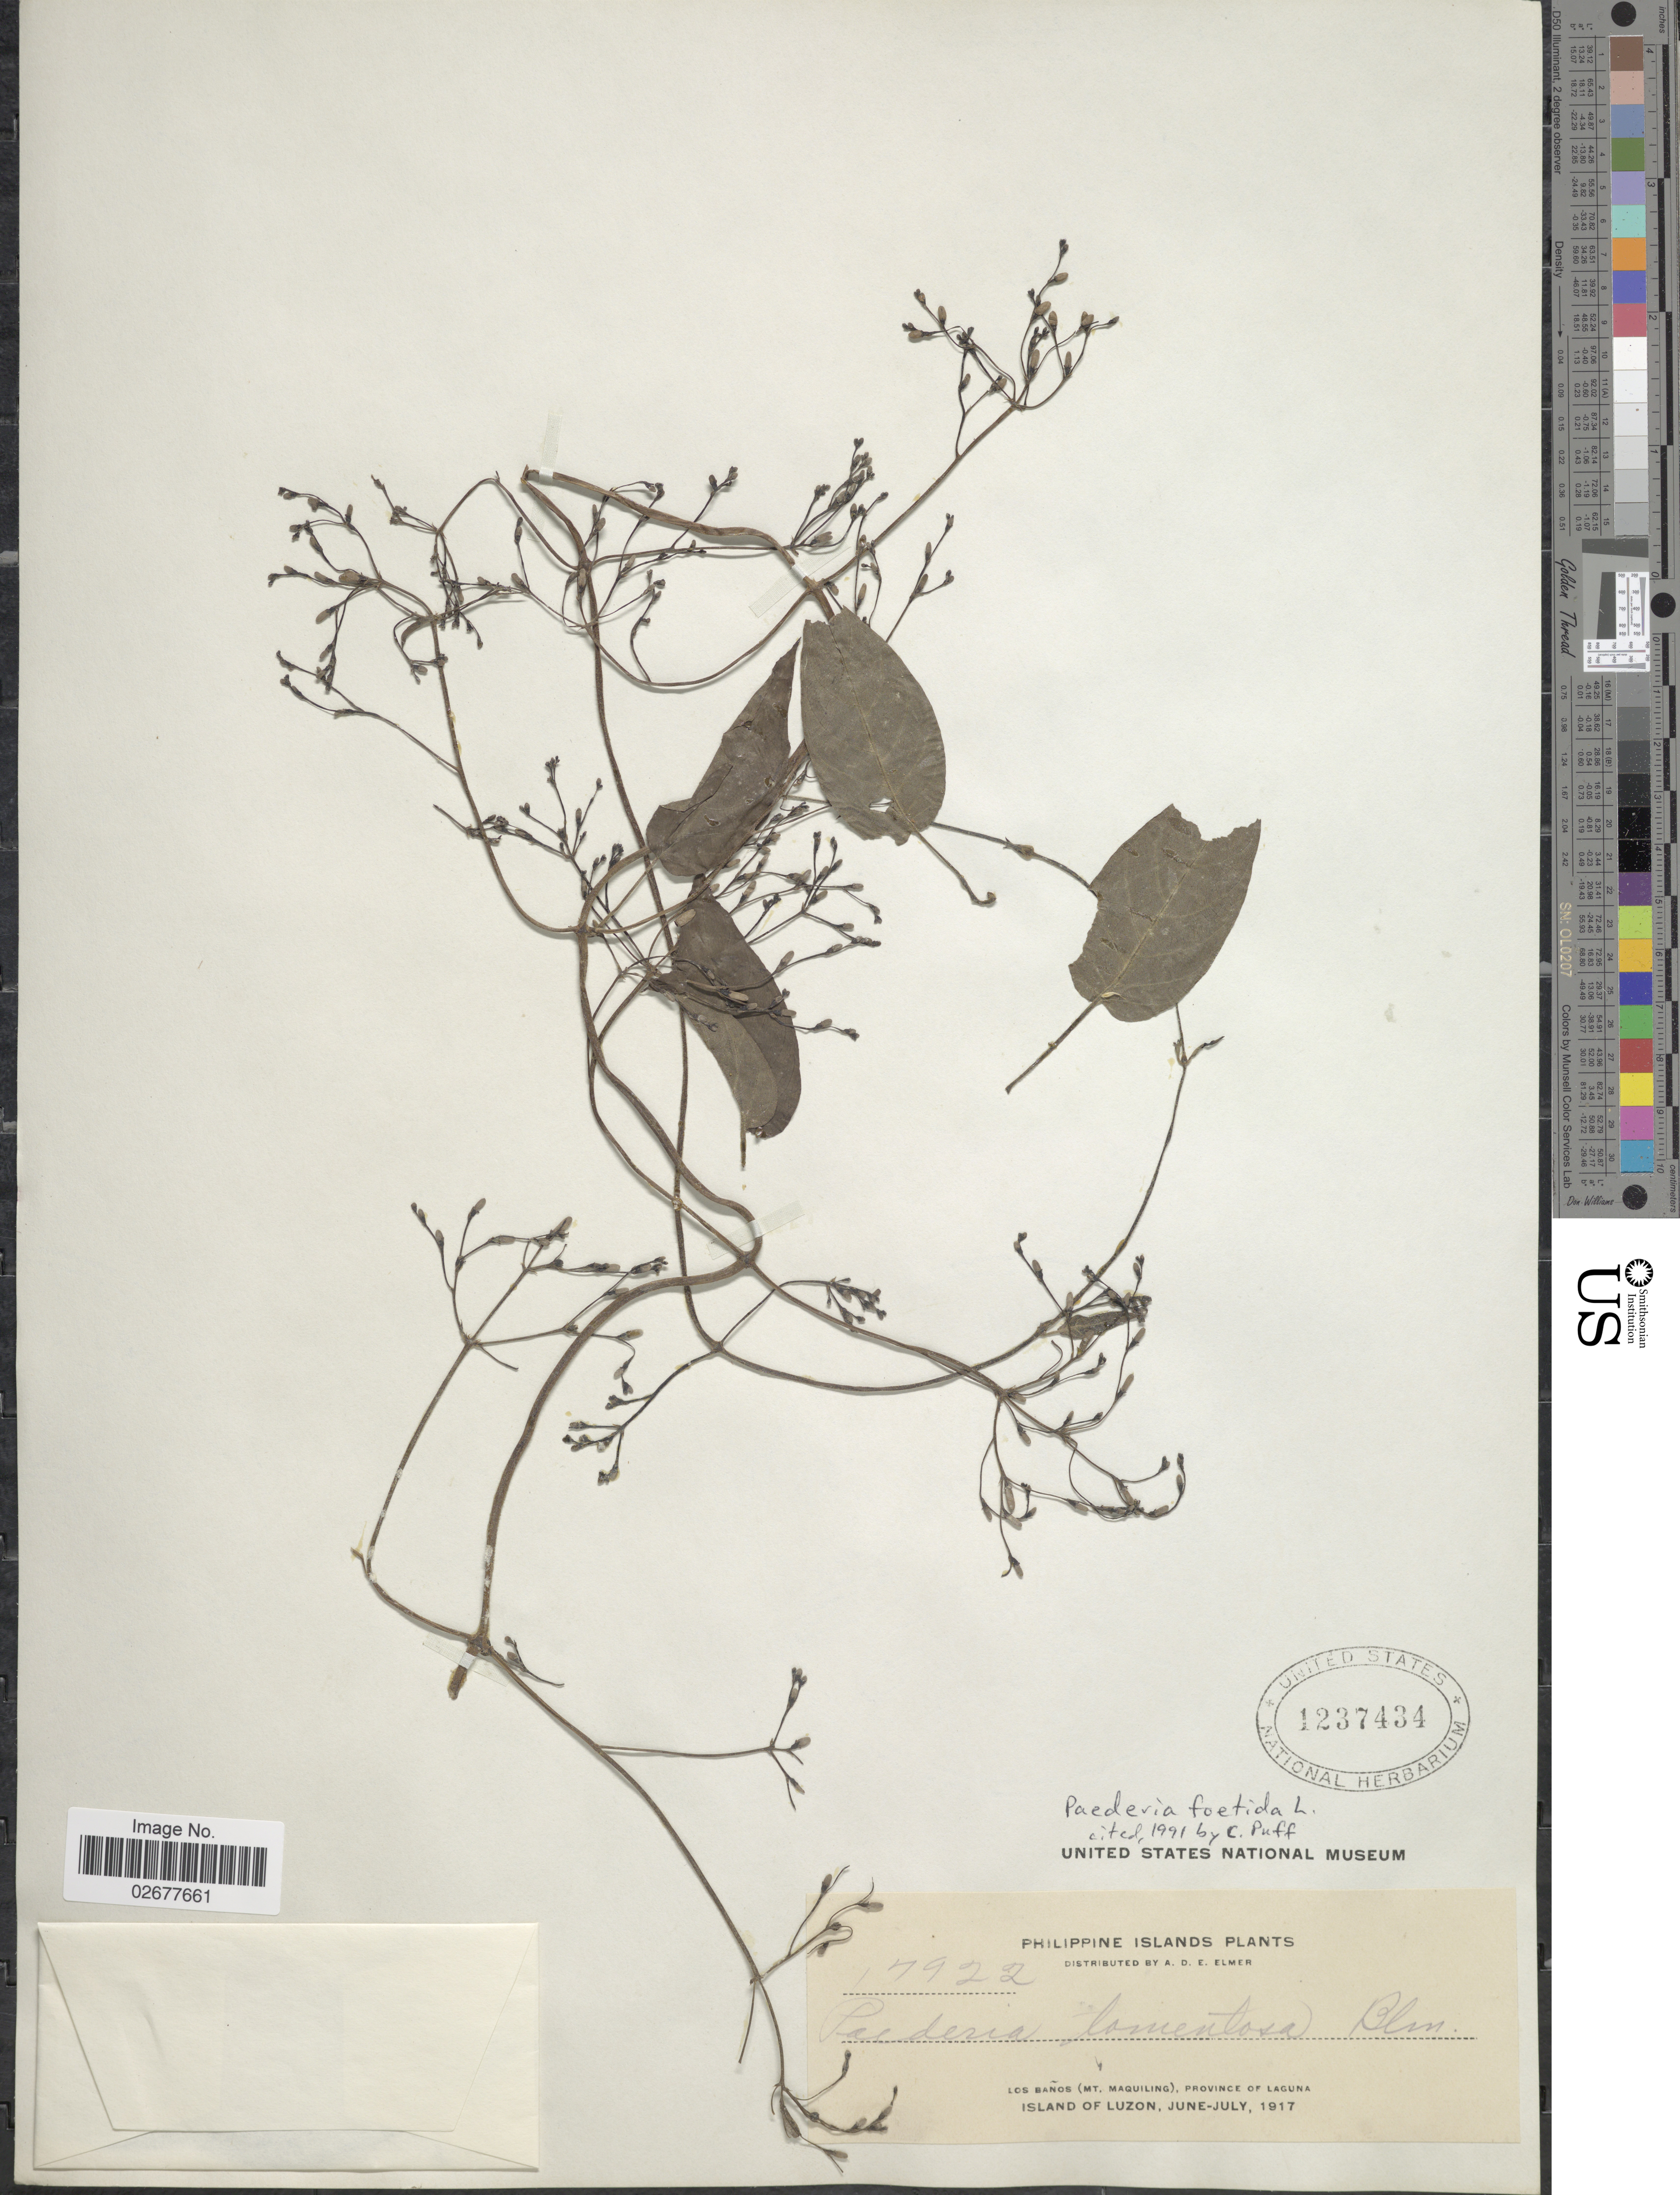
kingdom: Plantae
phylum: Tracheophyta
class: Magnoliopsida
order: Gentianales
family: Rubiaceae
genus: Paederia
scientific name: Paederia foetida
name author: Wall.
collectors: A. D. E. Elmer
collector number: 17922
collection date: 1917-06/1917-07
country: Philippines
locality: Philippine Islands. Los Banos (Mt. Maquiling), Province of Laguna. Island of Luzon.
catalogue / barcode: US 1237434